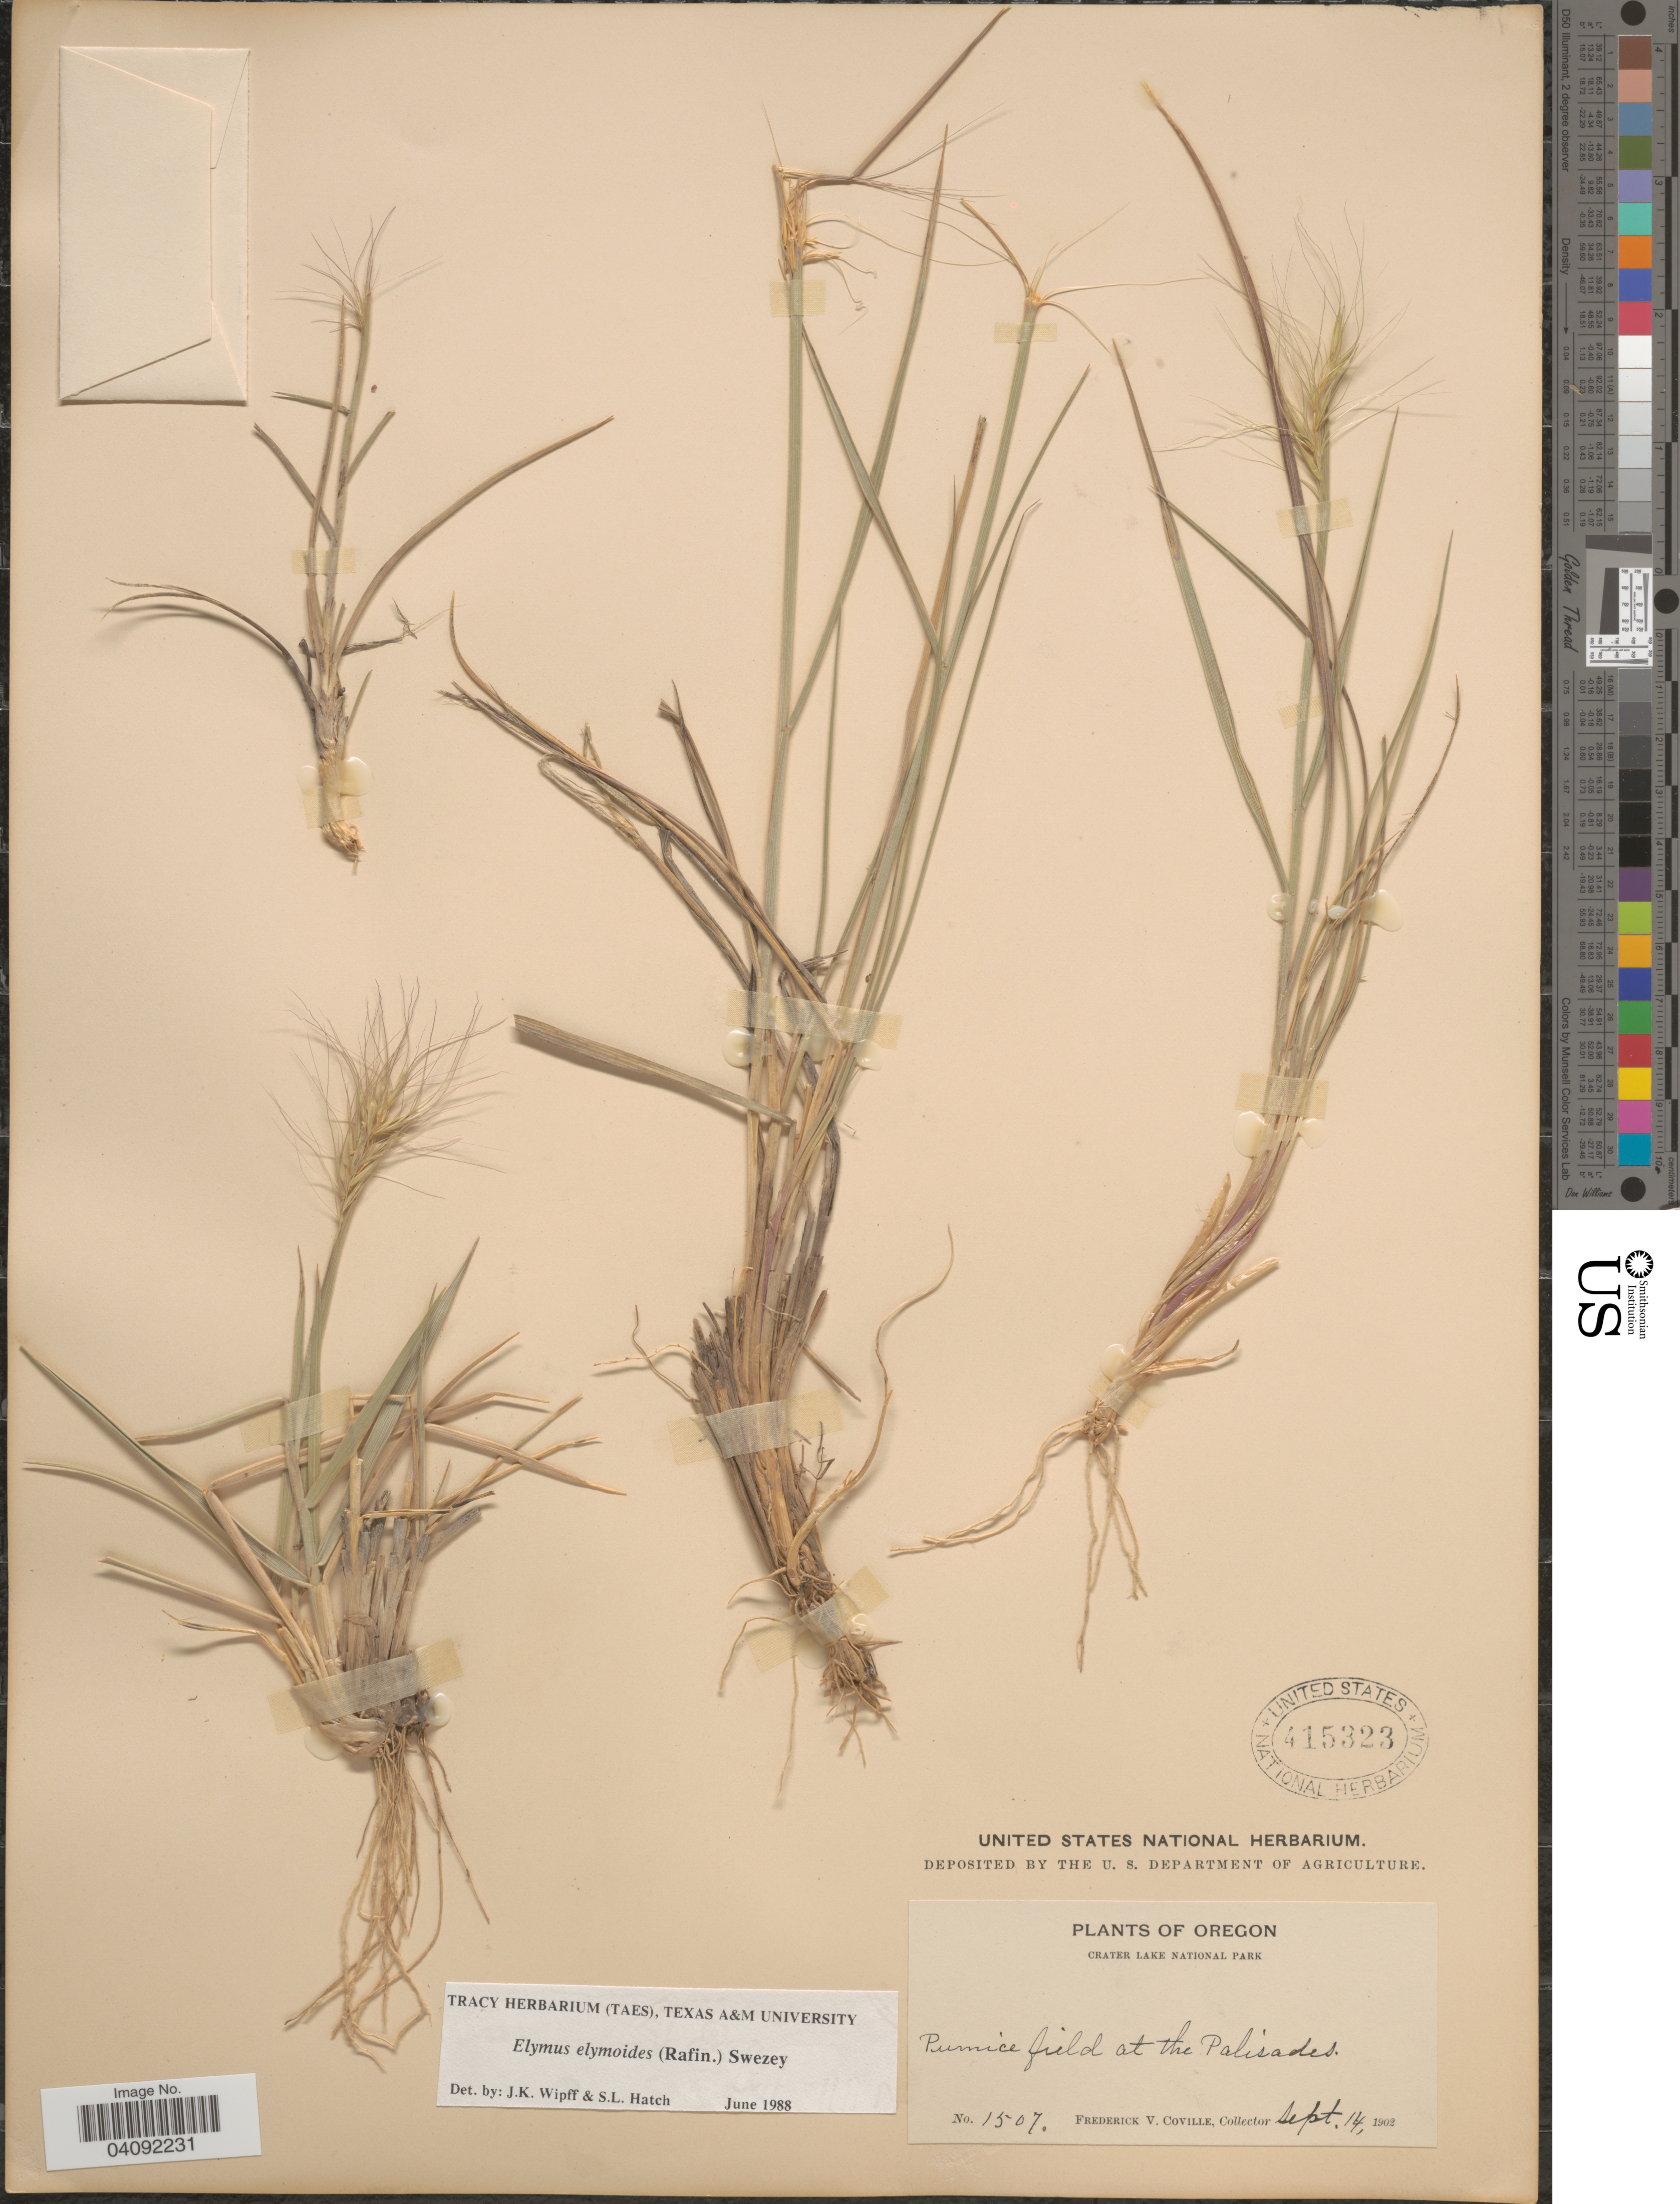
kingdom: Plantae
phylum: Tracheophyta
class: Liliopsida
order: Poales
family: Poaceae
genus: Elymus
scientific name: Elymus elymoides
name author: (Raf.) Swezey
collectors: F. V. Coville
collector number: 1507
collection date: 1902-09-14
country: United States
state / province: Oregon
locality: Crater Lake National Park. Pumice field at the Palisades.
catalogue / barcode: US 415323